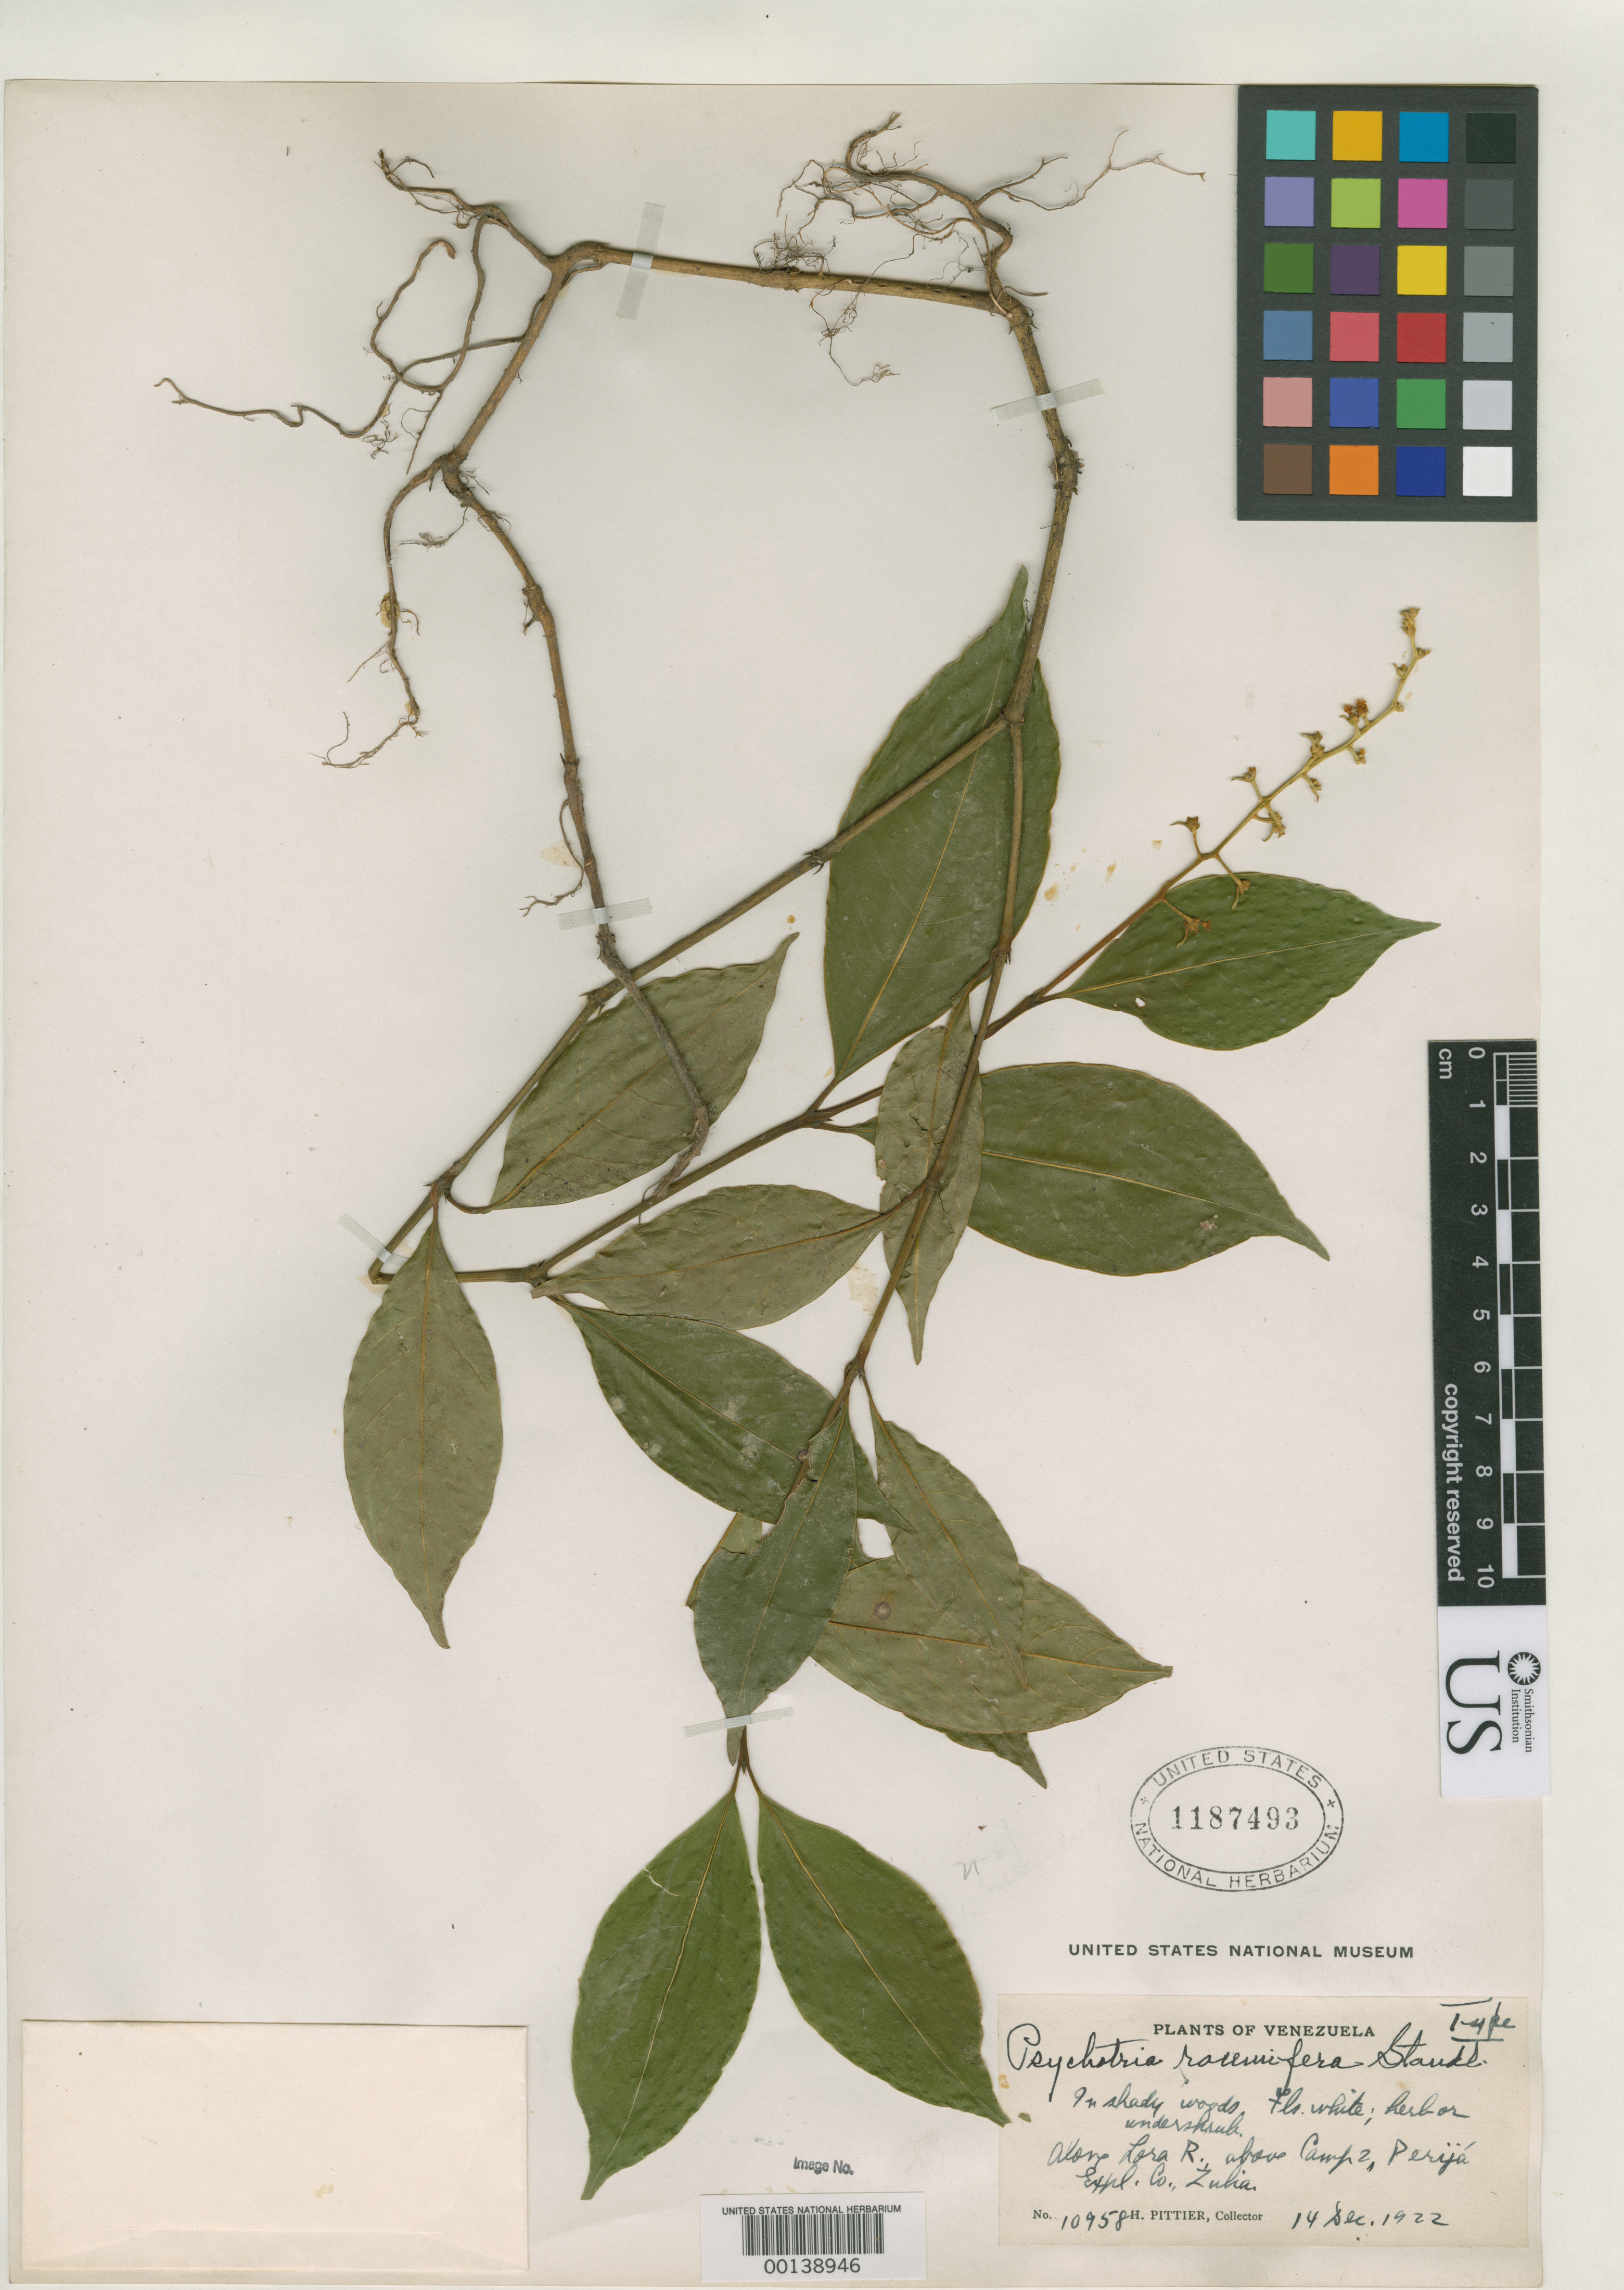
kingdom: Plantae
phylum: Tracheophyta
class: Magnoliopsida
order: Gentianales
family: Rubiaceae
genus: Psychotria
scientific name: Psychotria racemifera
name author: Standl.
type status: Holotype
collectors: H. F. Pittier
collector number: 10958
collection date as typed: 14 Dec 1922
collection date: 1922-12-14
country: Venezuela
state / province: Zulia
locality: Rio Lara, above camp 2 of Perija Exploration Company.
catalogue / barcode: US 1187493